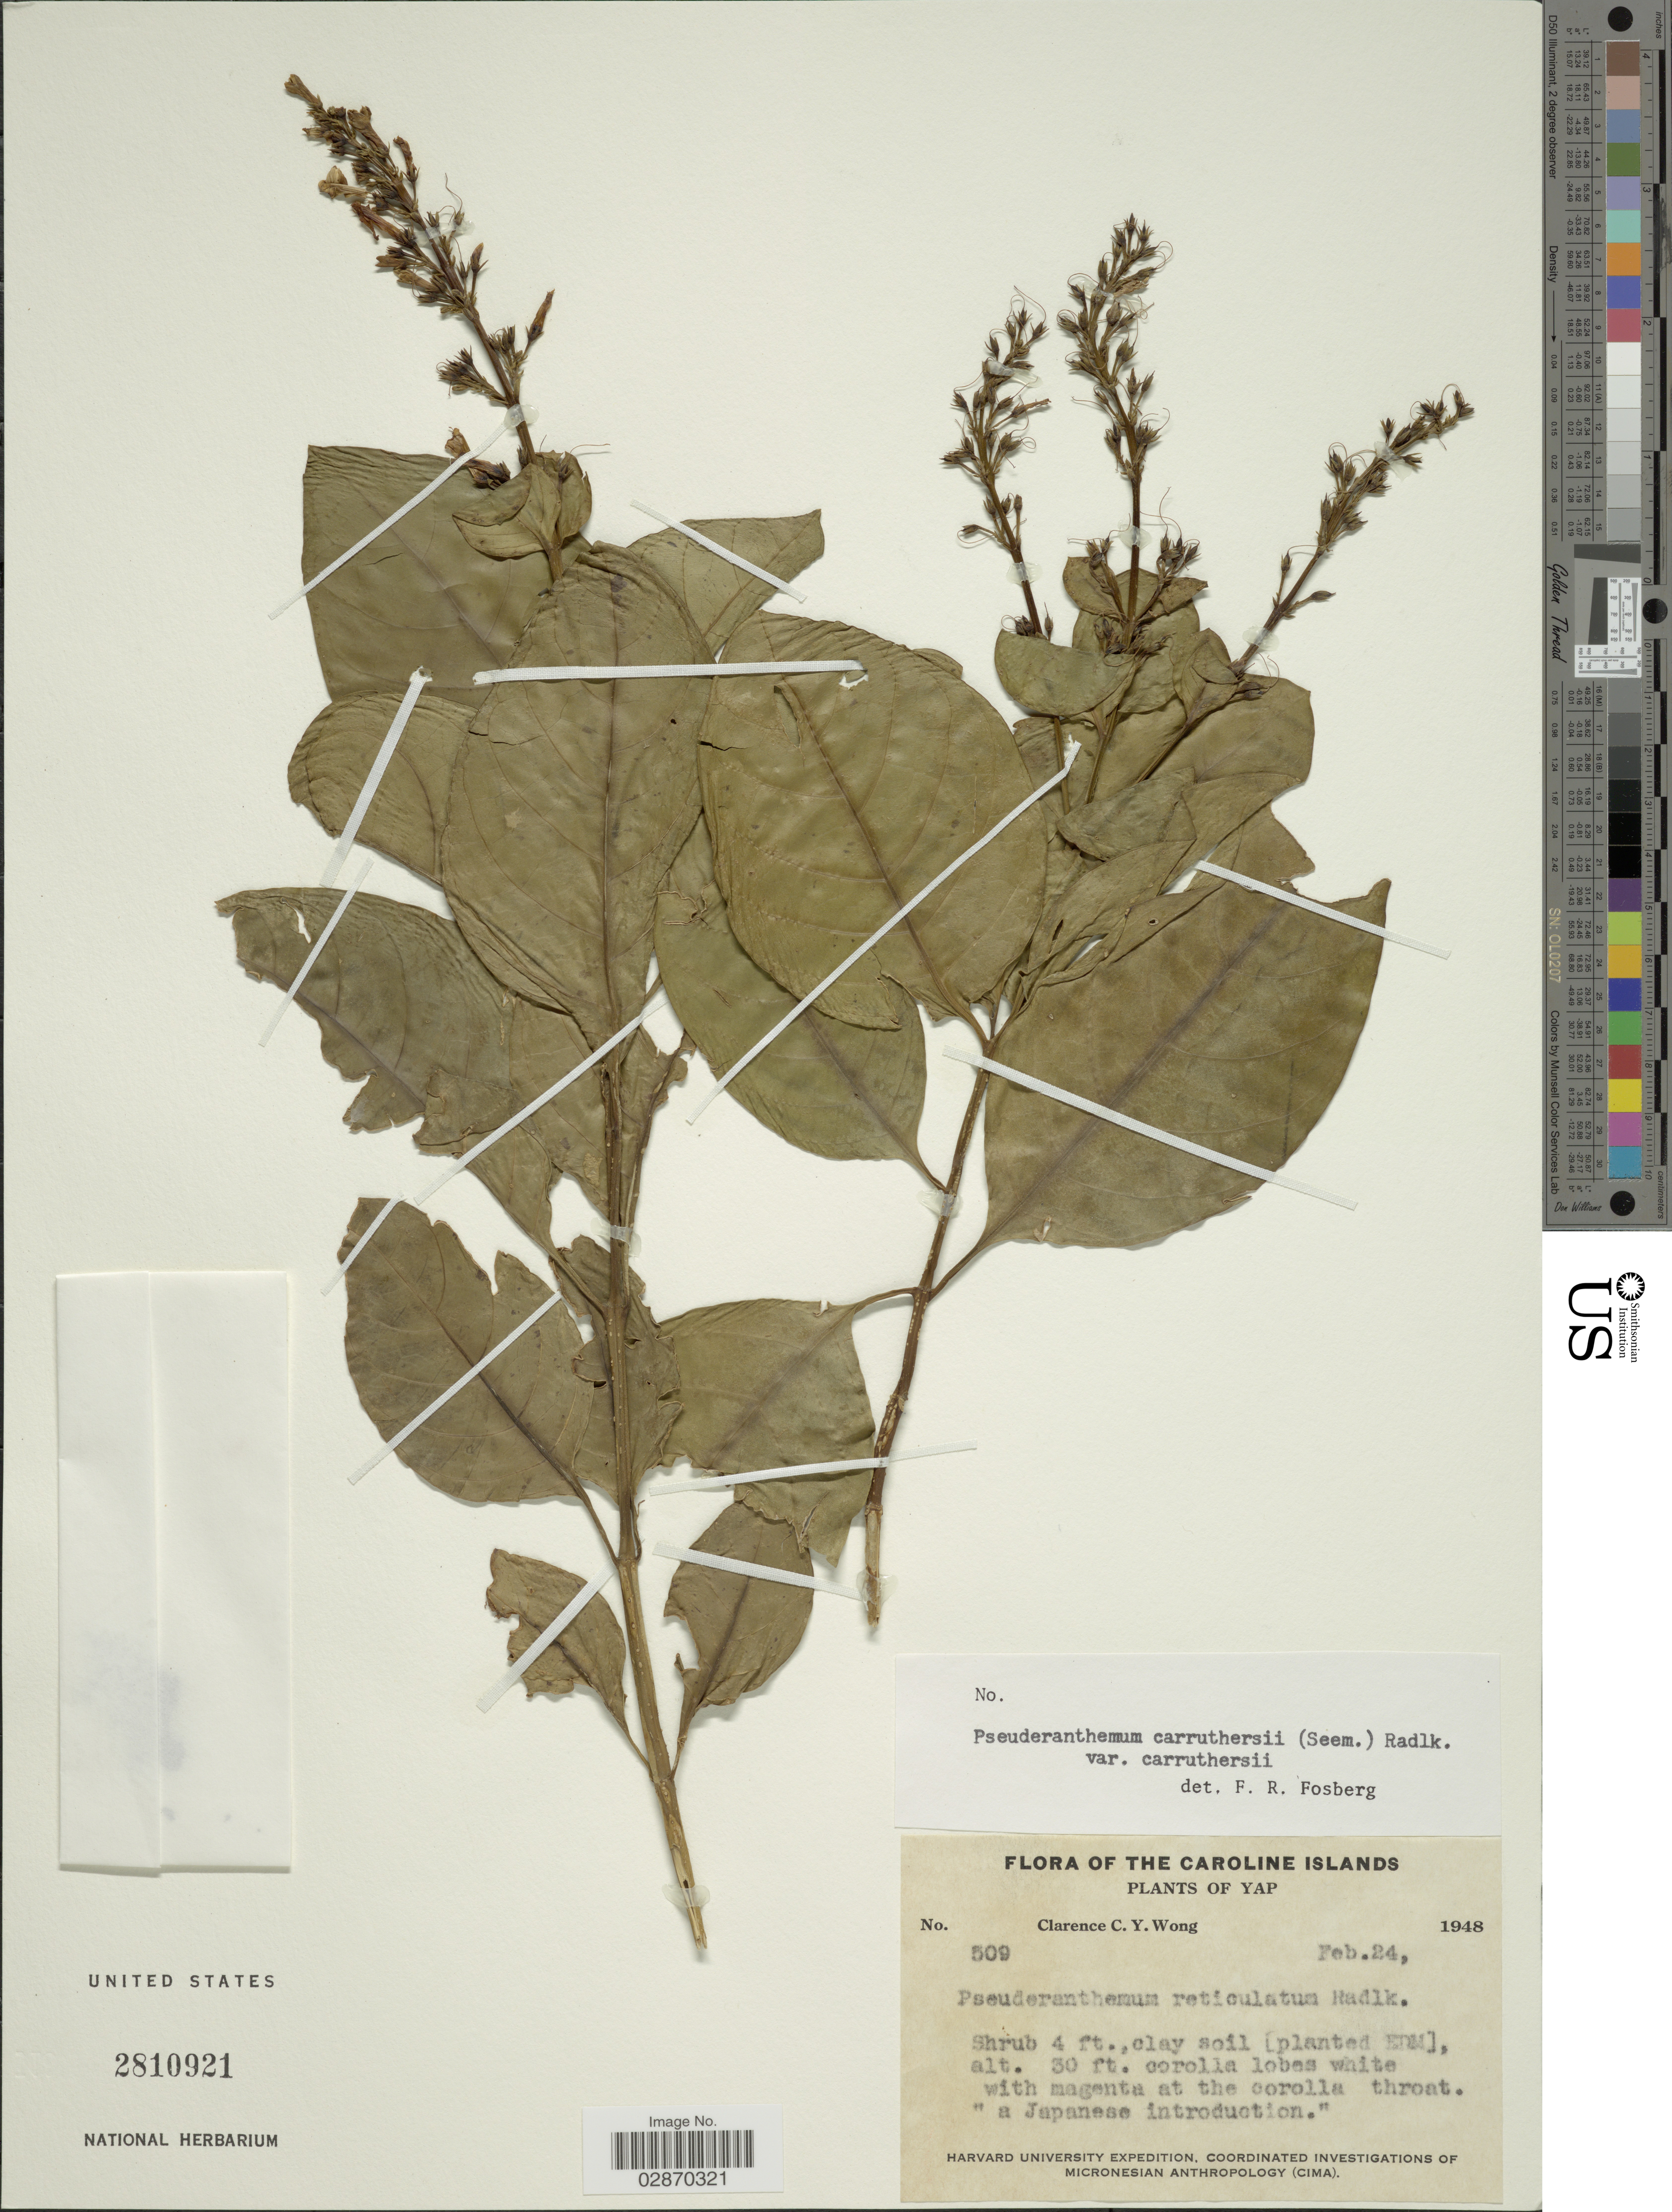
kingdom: Plantae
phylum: Tracheophyta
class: Magnoliopsida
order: Lamiales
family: Acanthaceae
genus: Pseuderanthemum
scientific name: Pseuderanthemum carruthersii var. carruthersii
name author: (Seem.) Guillaumin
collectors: C. Y. C. Wong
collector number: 509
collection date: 1948-02-24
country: Micronesia, Federated States of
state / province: Yap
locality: Caroline Islands.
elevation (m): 9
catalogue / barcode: US 2810921